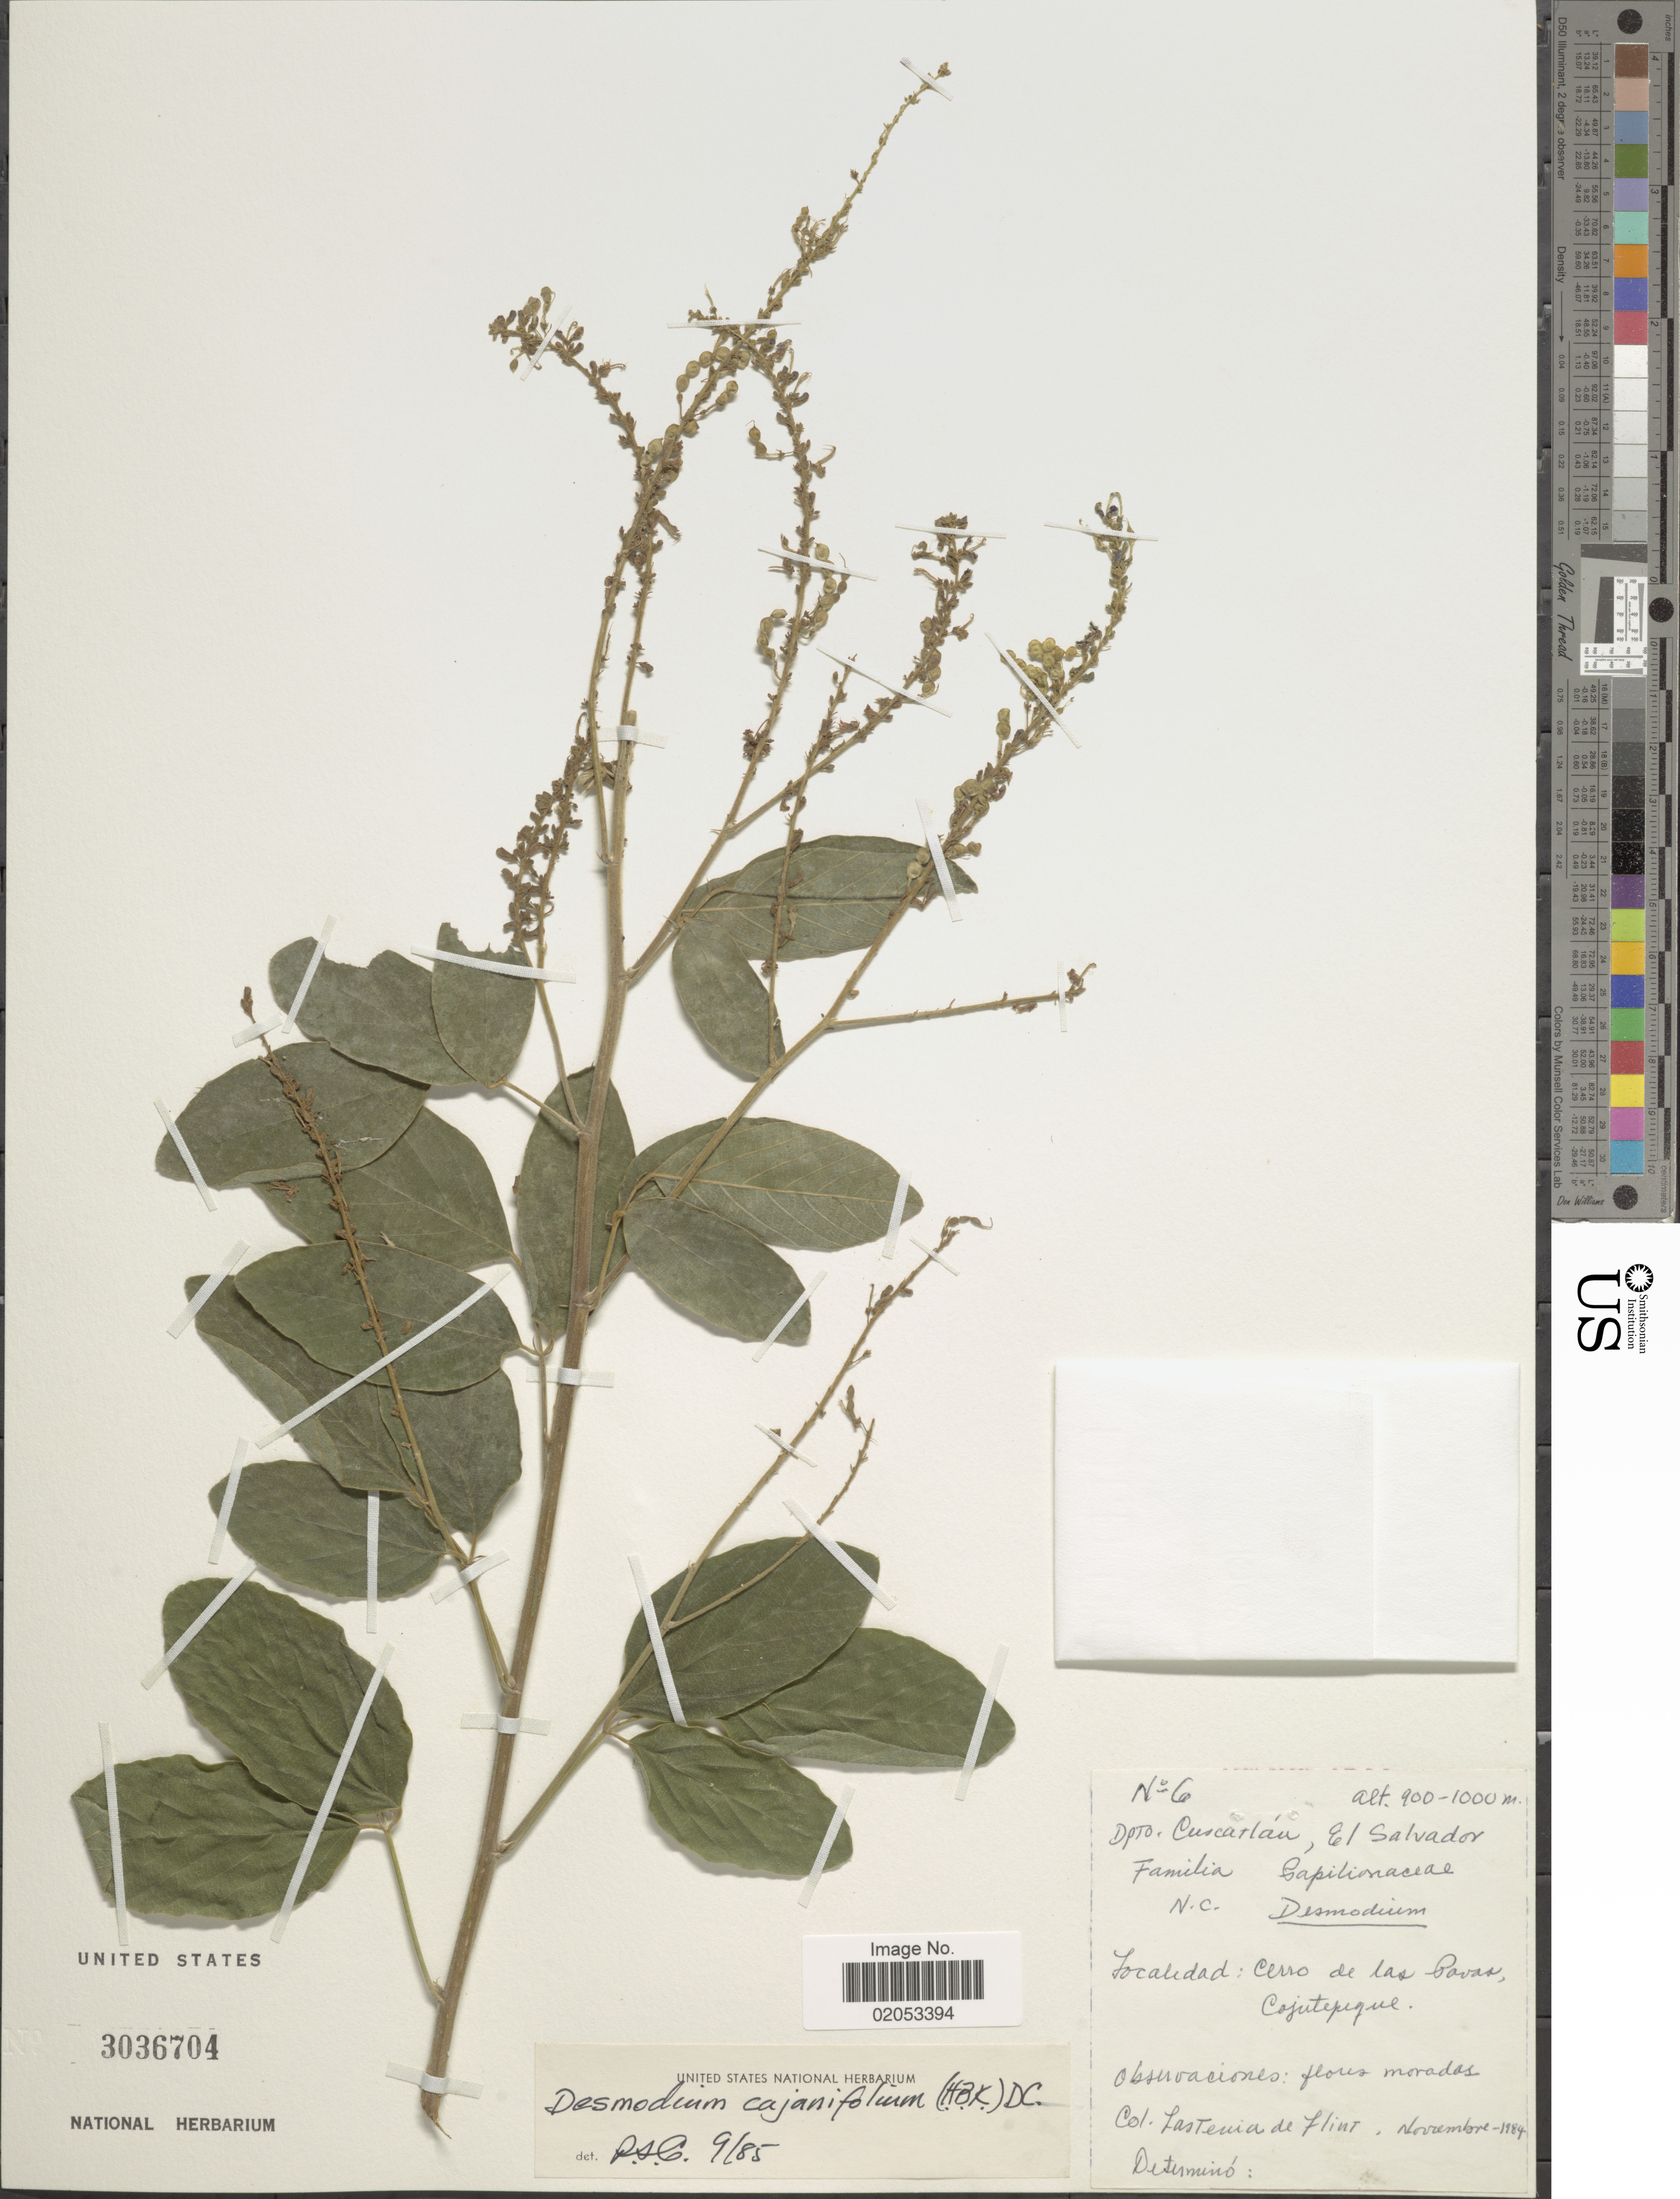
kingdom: Plantae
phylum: Tracheophyta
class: Magnoliopsida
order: Fabales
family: Fabaceae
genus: Desmodium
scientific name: Desmodium cajanifolium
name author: (Kunth) DC.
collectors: L. de Flint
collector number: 6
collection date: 1984-11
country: El Salvador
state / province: Cuscatlan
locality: Dpto Cuscatlán, cerro de las Pavas, Cojutepeque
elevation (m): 900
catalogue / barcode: US 3036704